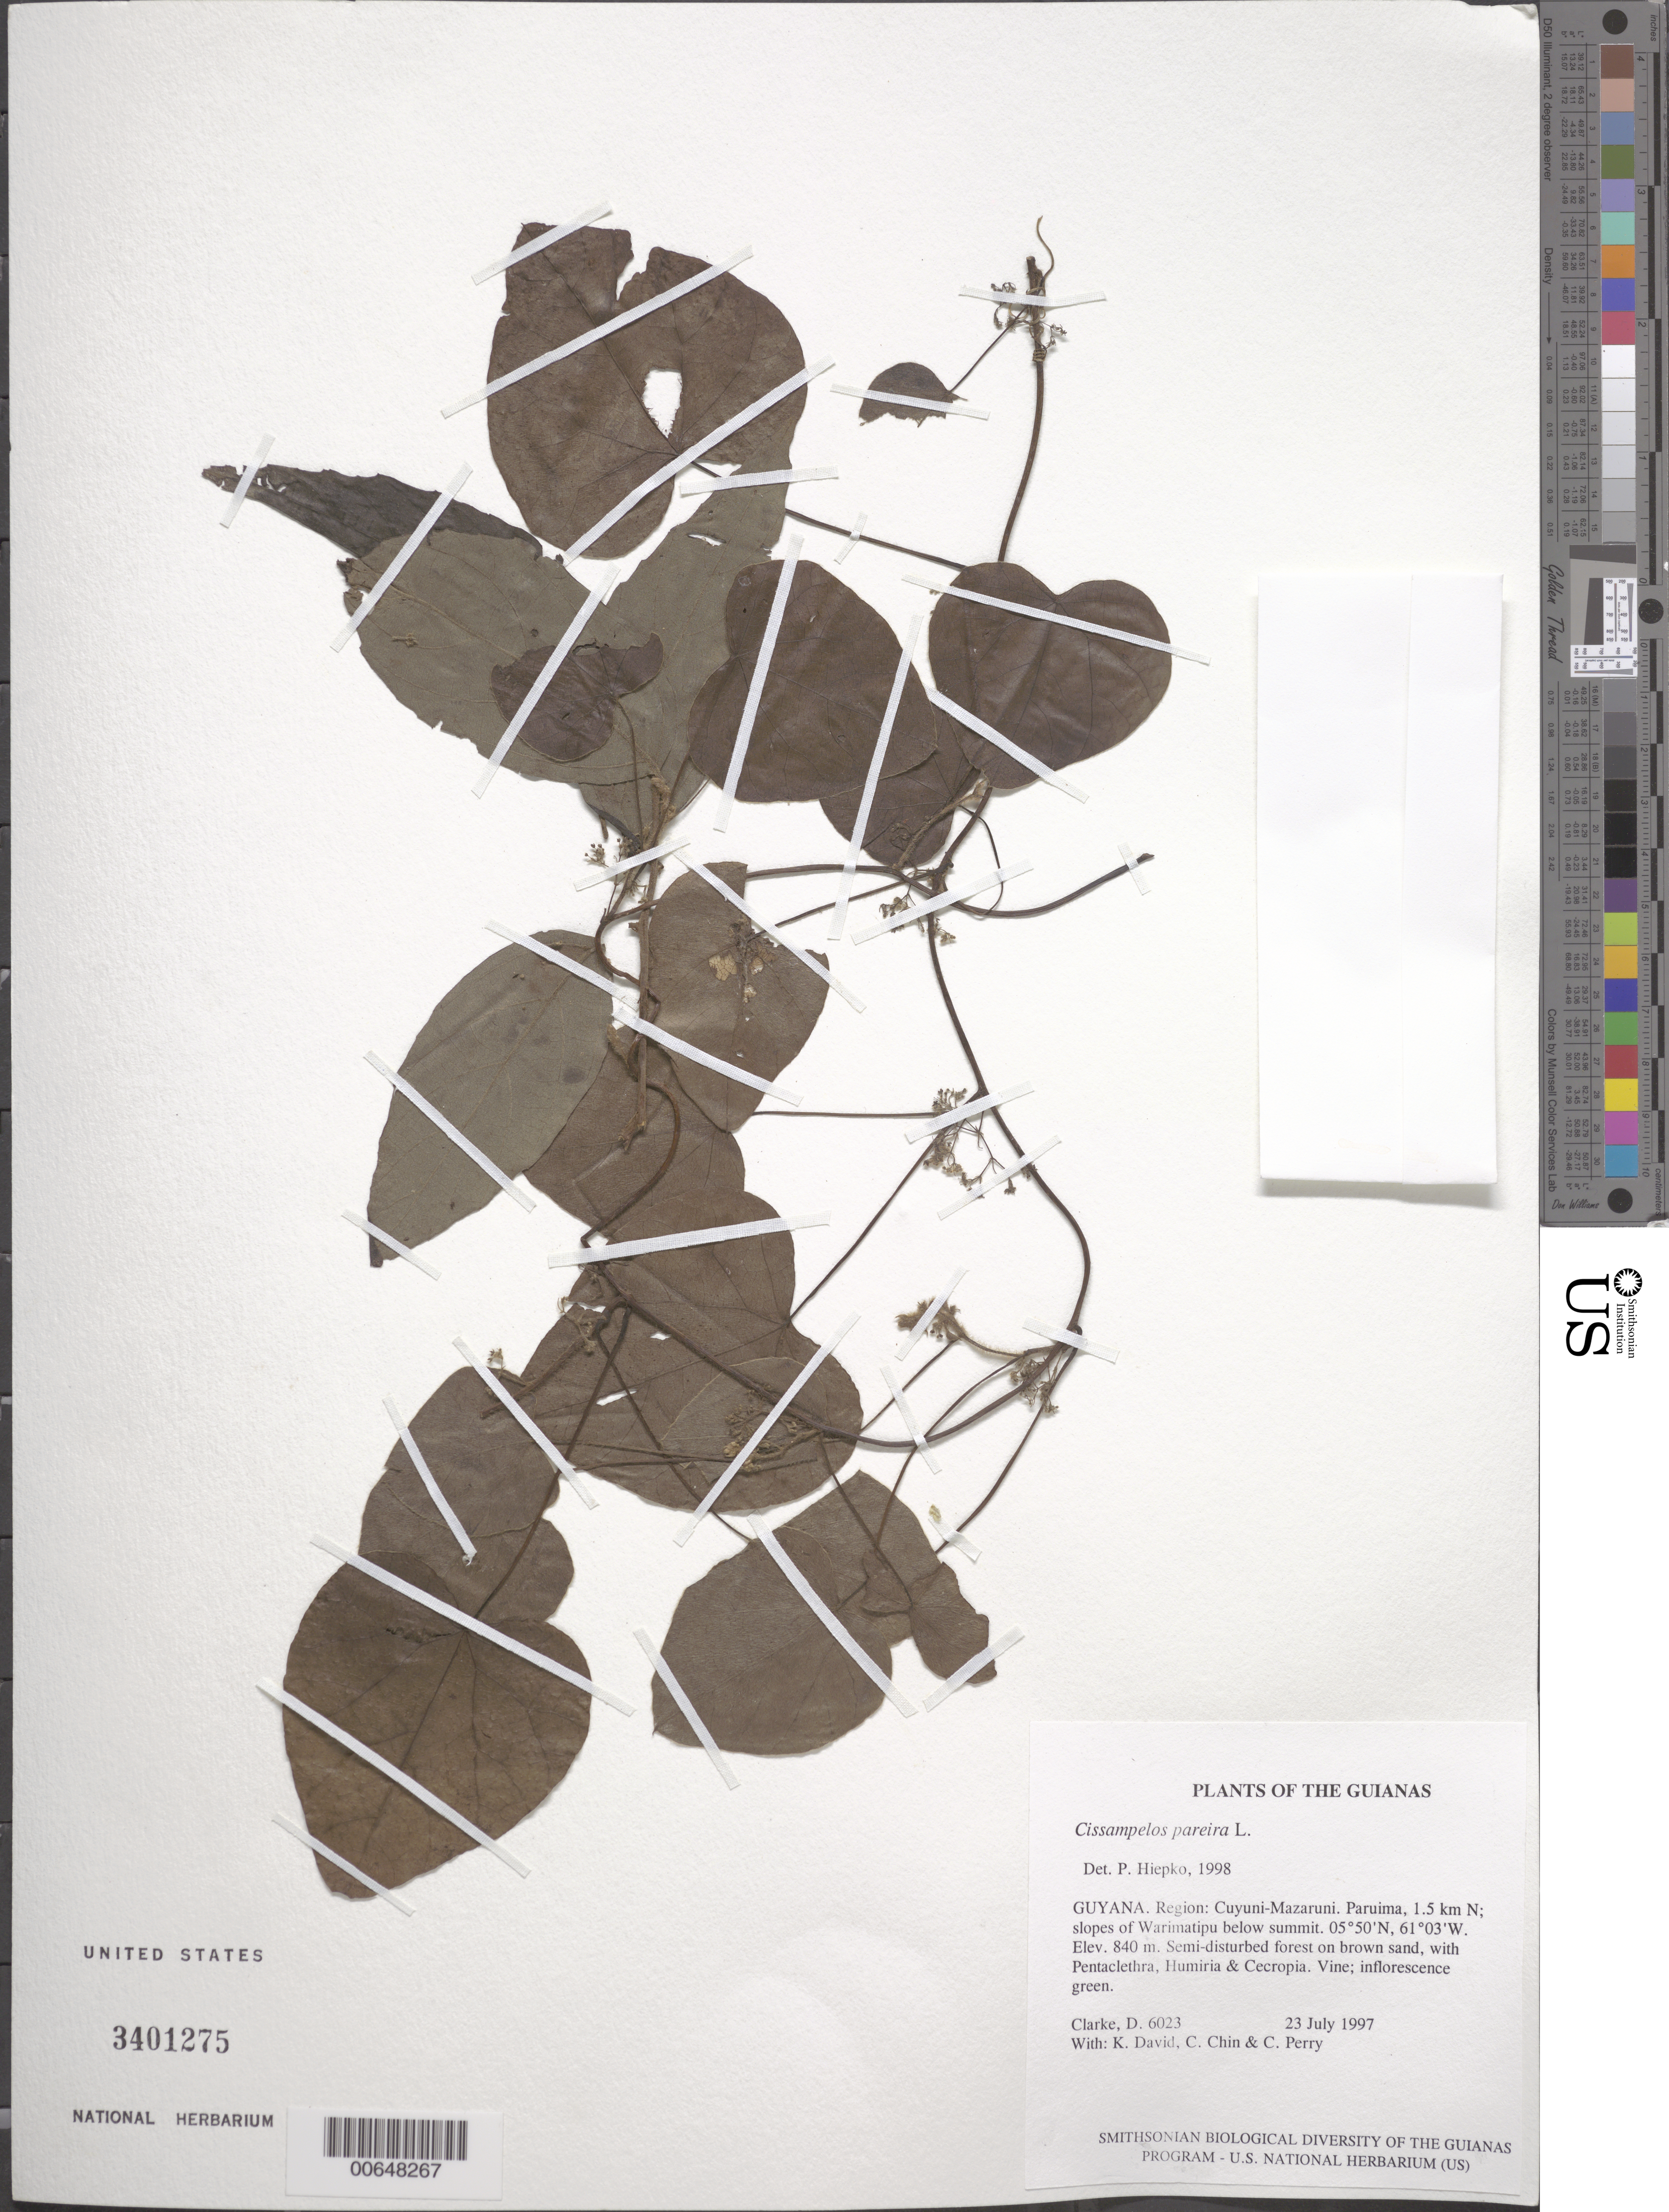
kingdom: Plantae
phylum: Tracheophyta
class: Magnoliopsida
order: Ranunculales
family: Menispermaceae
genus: Cissampelos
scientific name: Cissampelos pareira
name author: L.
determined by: Hiepko, P. H.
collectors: H. D. Clarke, K. David, C. Chin & C. Perry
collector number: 6023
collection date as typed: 23 July 1997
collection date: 1997-07-23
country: Guyana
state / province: Cuyuni-Mazaruni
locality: Paruima, 1.5 km N; slopes of Warimatipu below summit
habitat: Semi-disturbed forest on brown sand, with Pentaclethra, Humiria & Cecropia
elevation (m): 840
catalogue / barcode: US 3401275